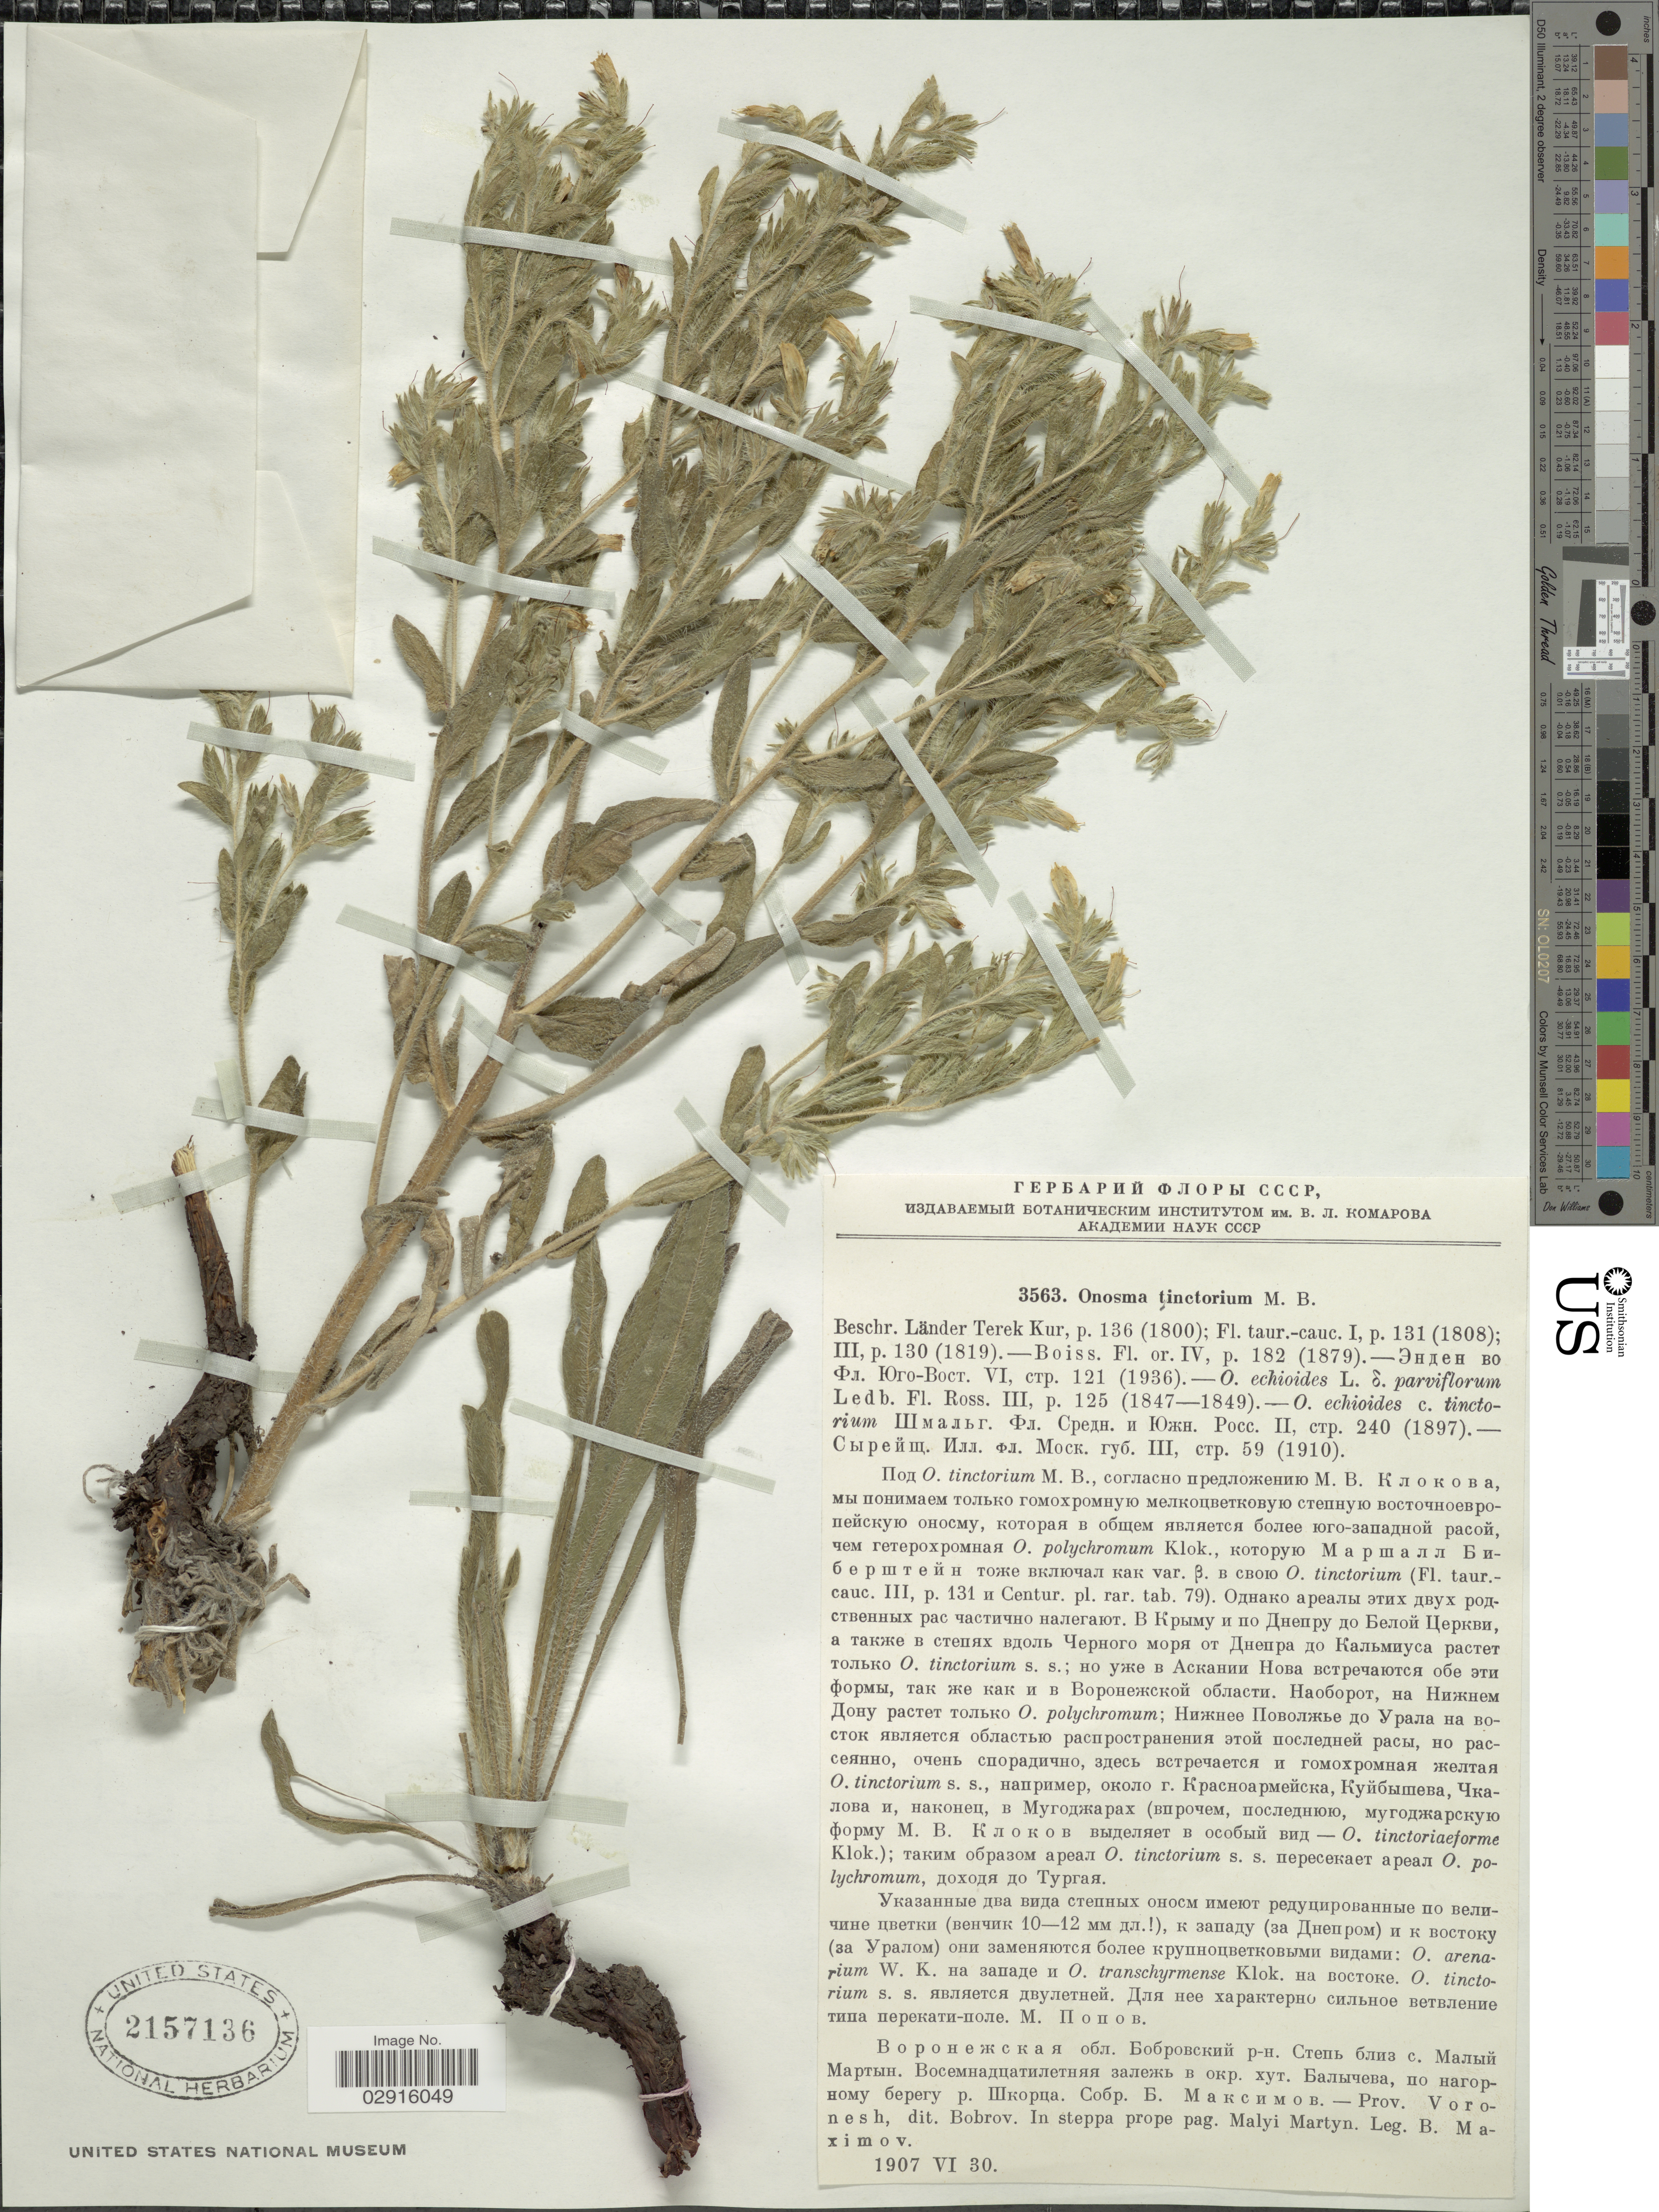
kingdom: Plantae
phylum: Tracheophyta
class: Magnoliopsida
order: Boraginales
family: Boraginaceae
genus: Onosma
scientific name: Onosma tinctoria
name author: M. Bieb.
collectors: B. Maximov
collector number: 3563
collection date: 1907-06-30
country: Russian Federation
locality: X, Prov. Voronesh, dit. Bobrov, in steppa prope pag. Malyi Martyn.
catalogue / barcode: US 2157136